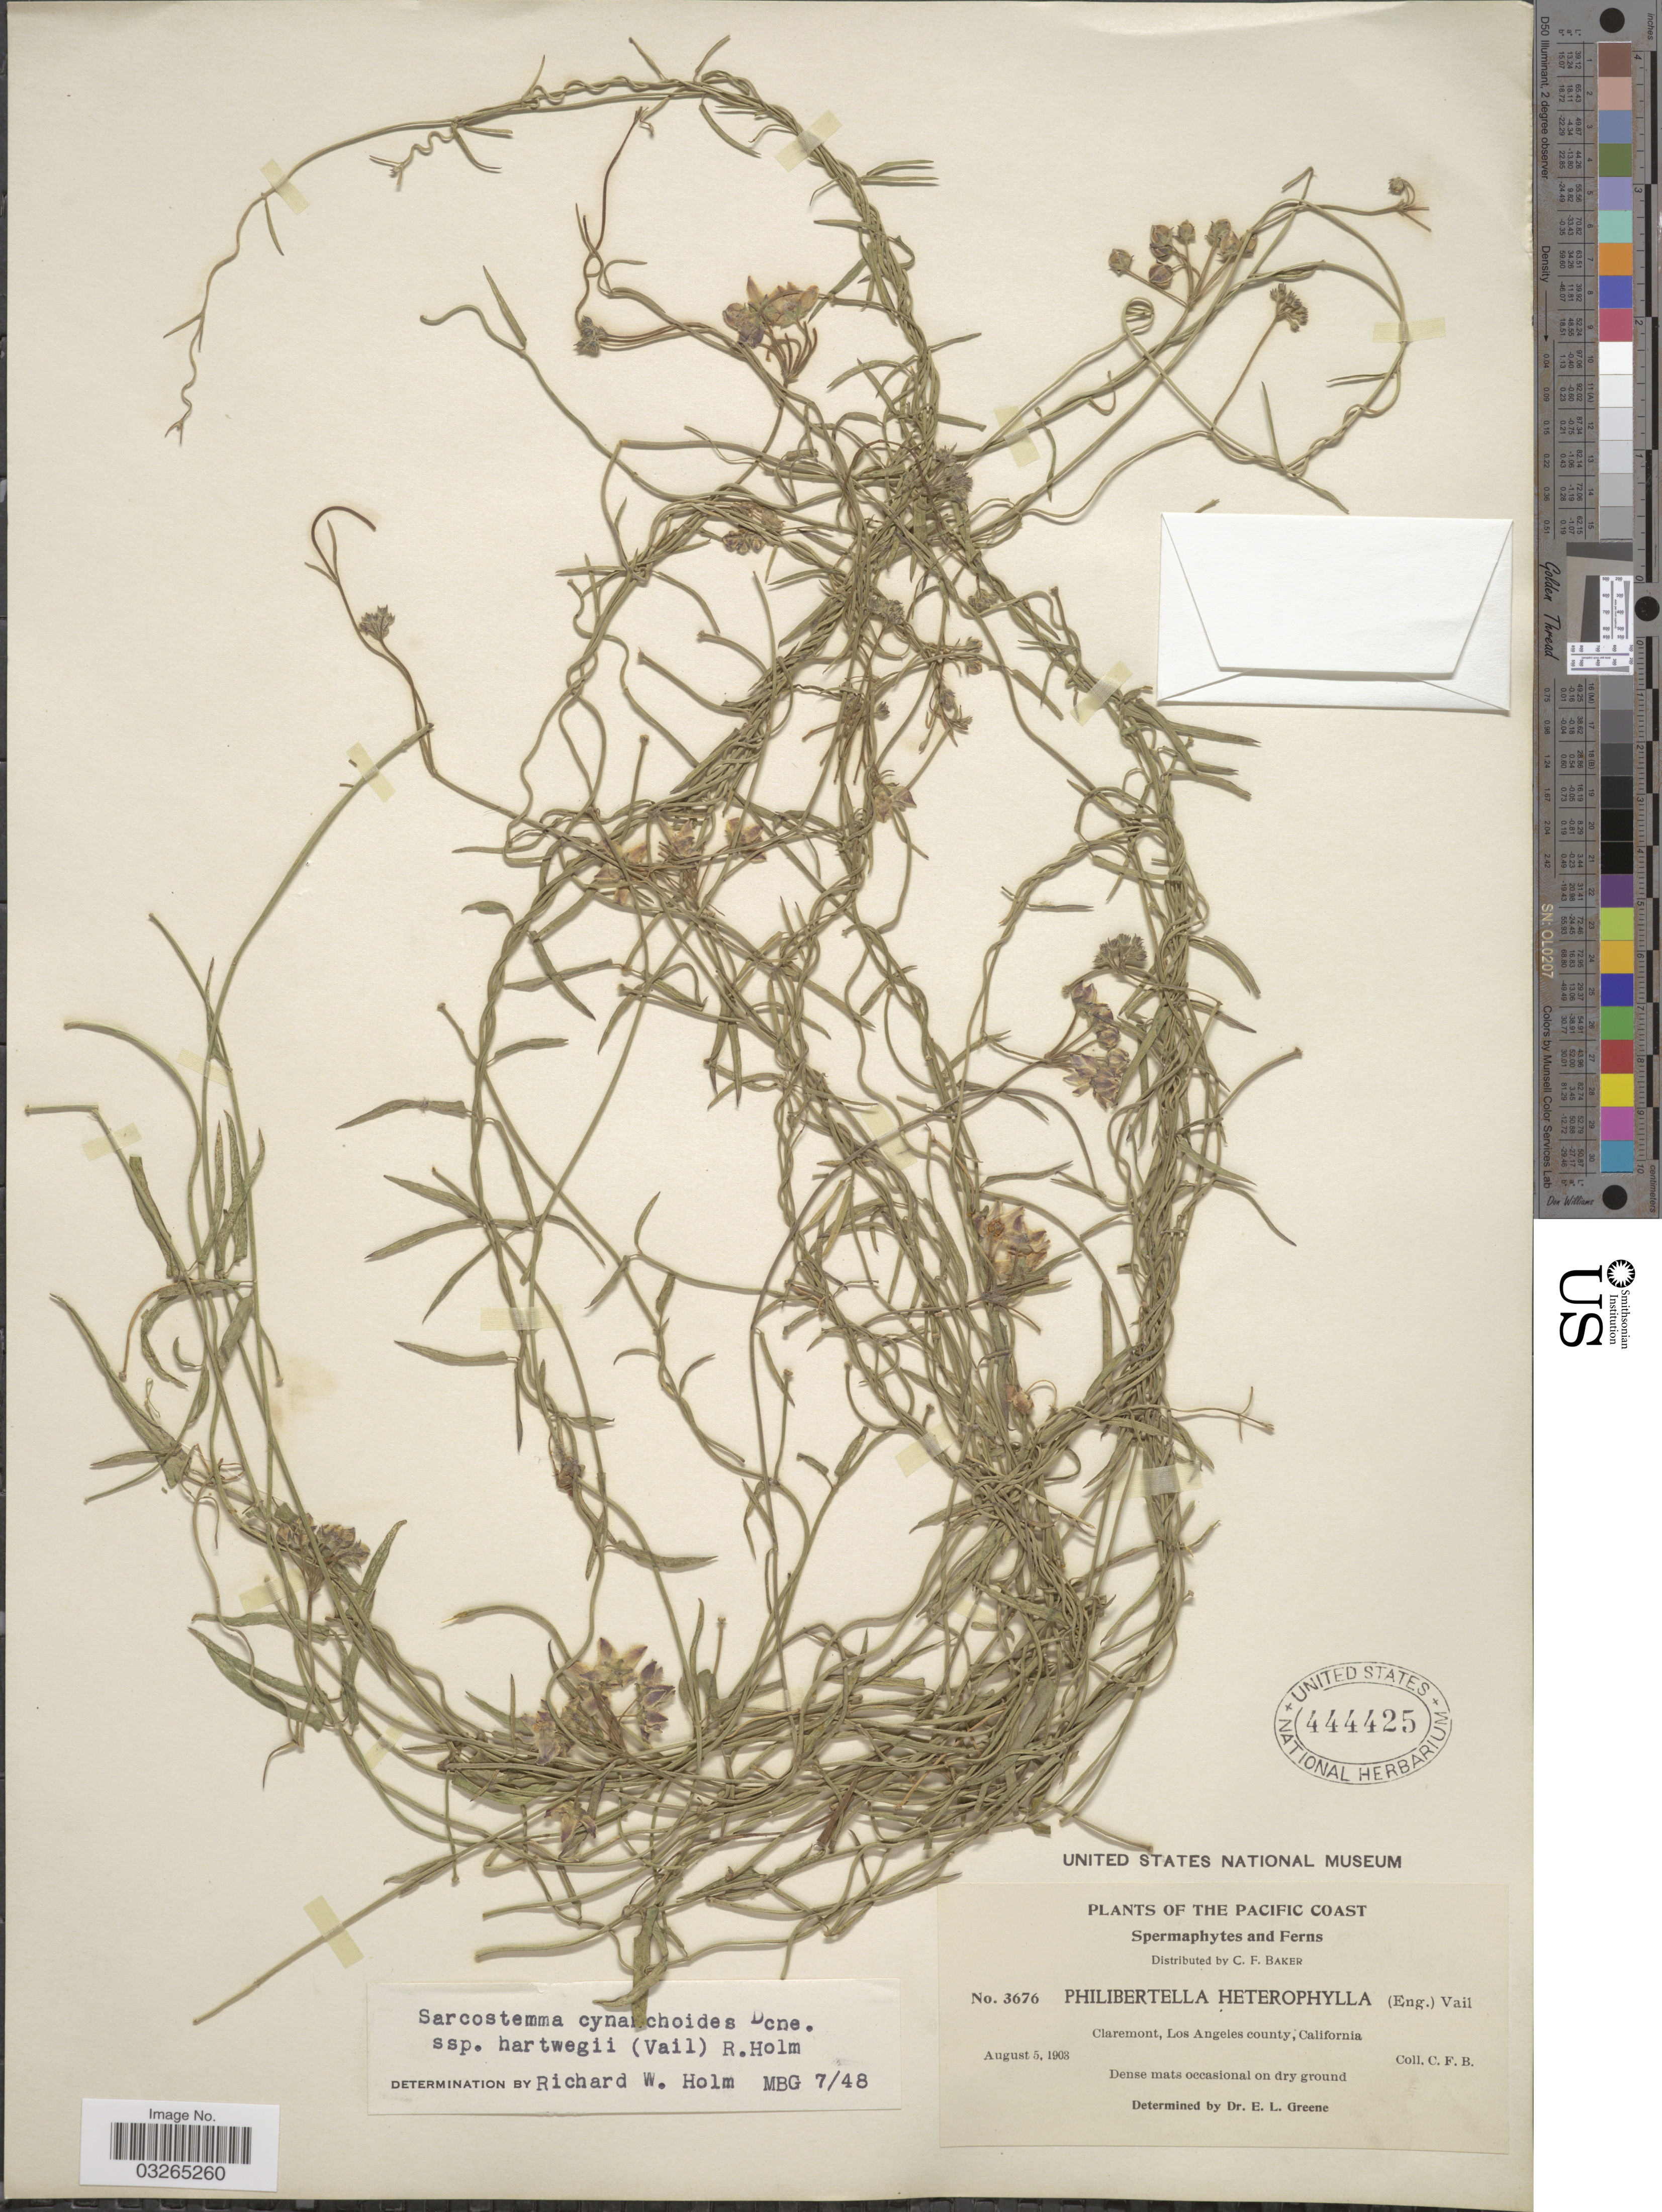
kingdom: Plantae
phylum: Tracheophyta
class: Magnoliopsida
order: Gentianales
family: Apocynaceae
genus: Sarcostemma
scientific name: Sarcostemma cynanchoides var. hartwegii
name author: (R.W. Holm) Shinners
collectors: C. F. Baker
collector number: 3676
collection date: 1903-08-05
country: United States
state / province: California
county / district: Los Angeles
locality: The Pacific Coast, Claremont, Los Angeles county.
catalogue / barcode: US 444425